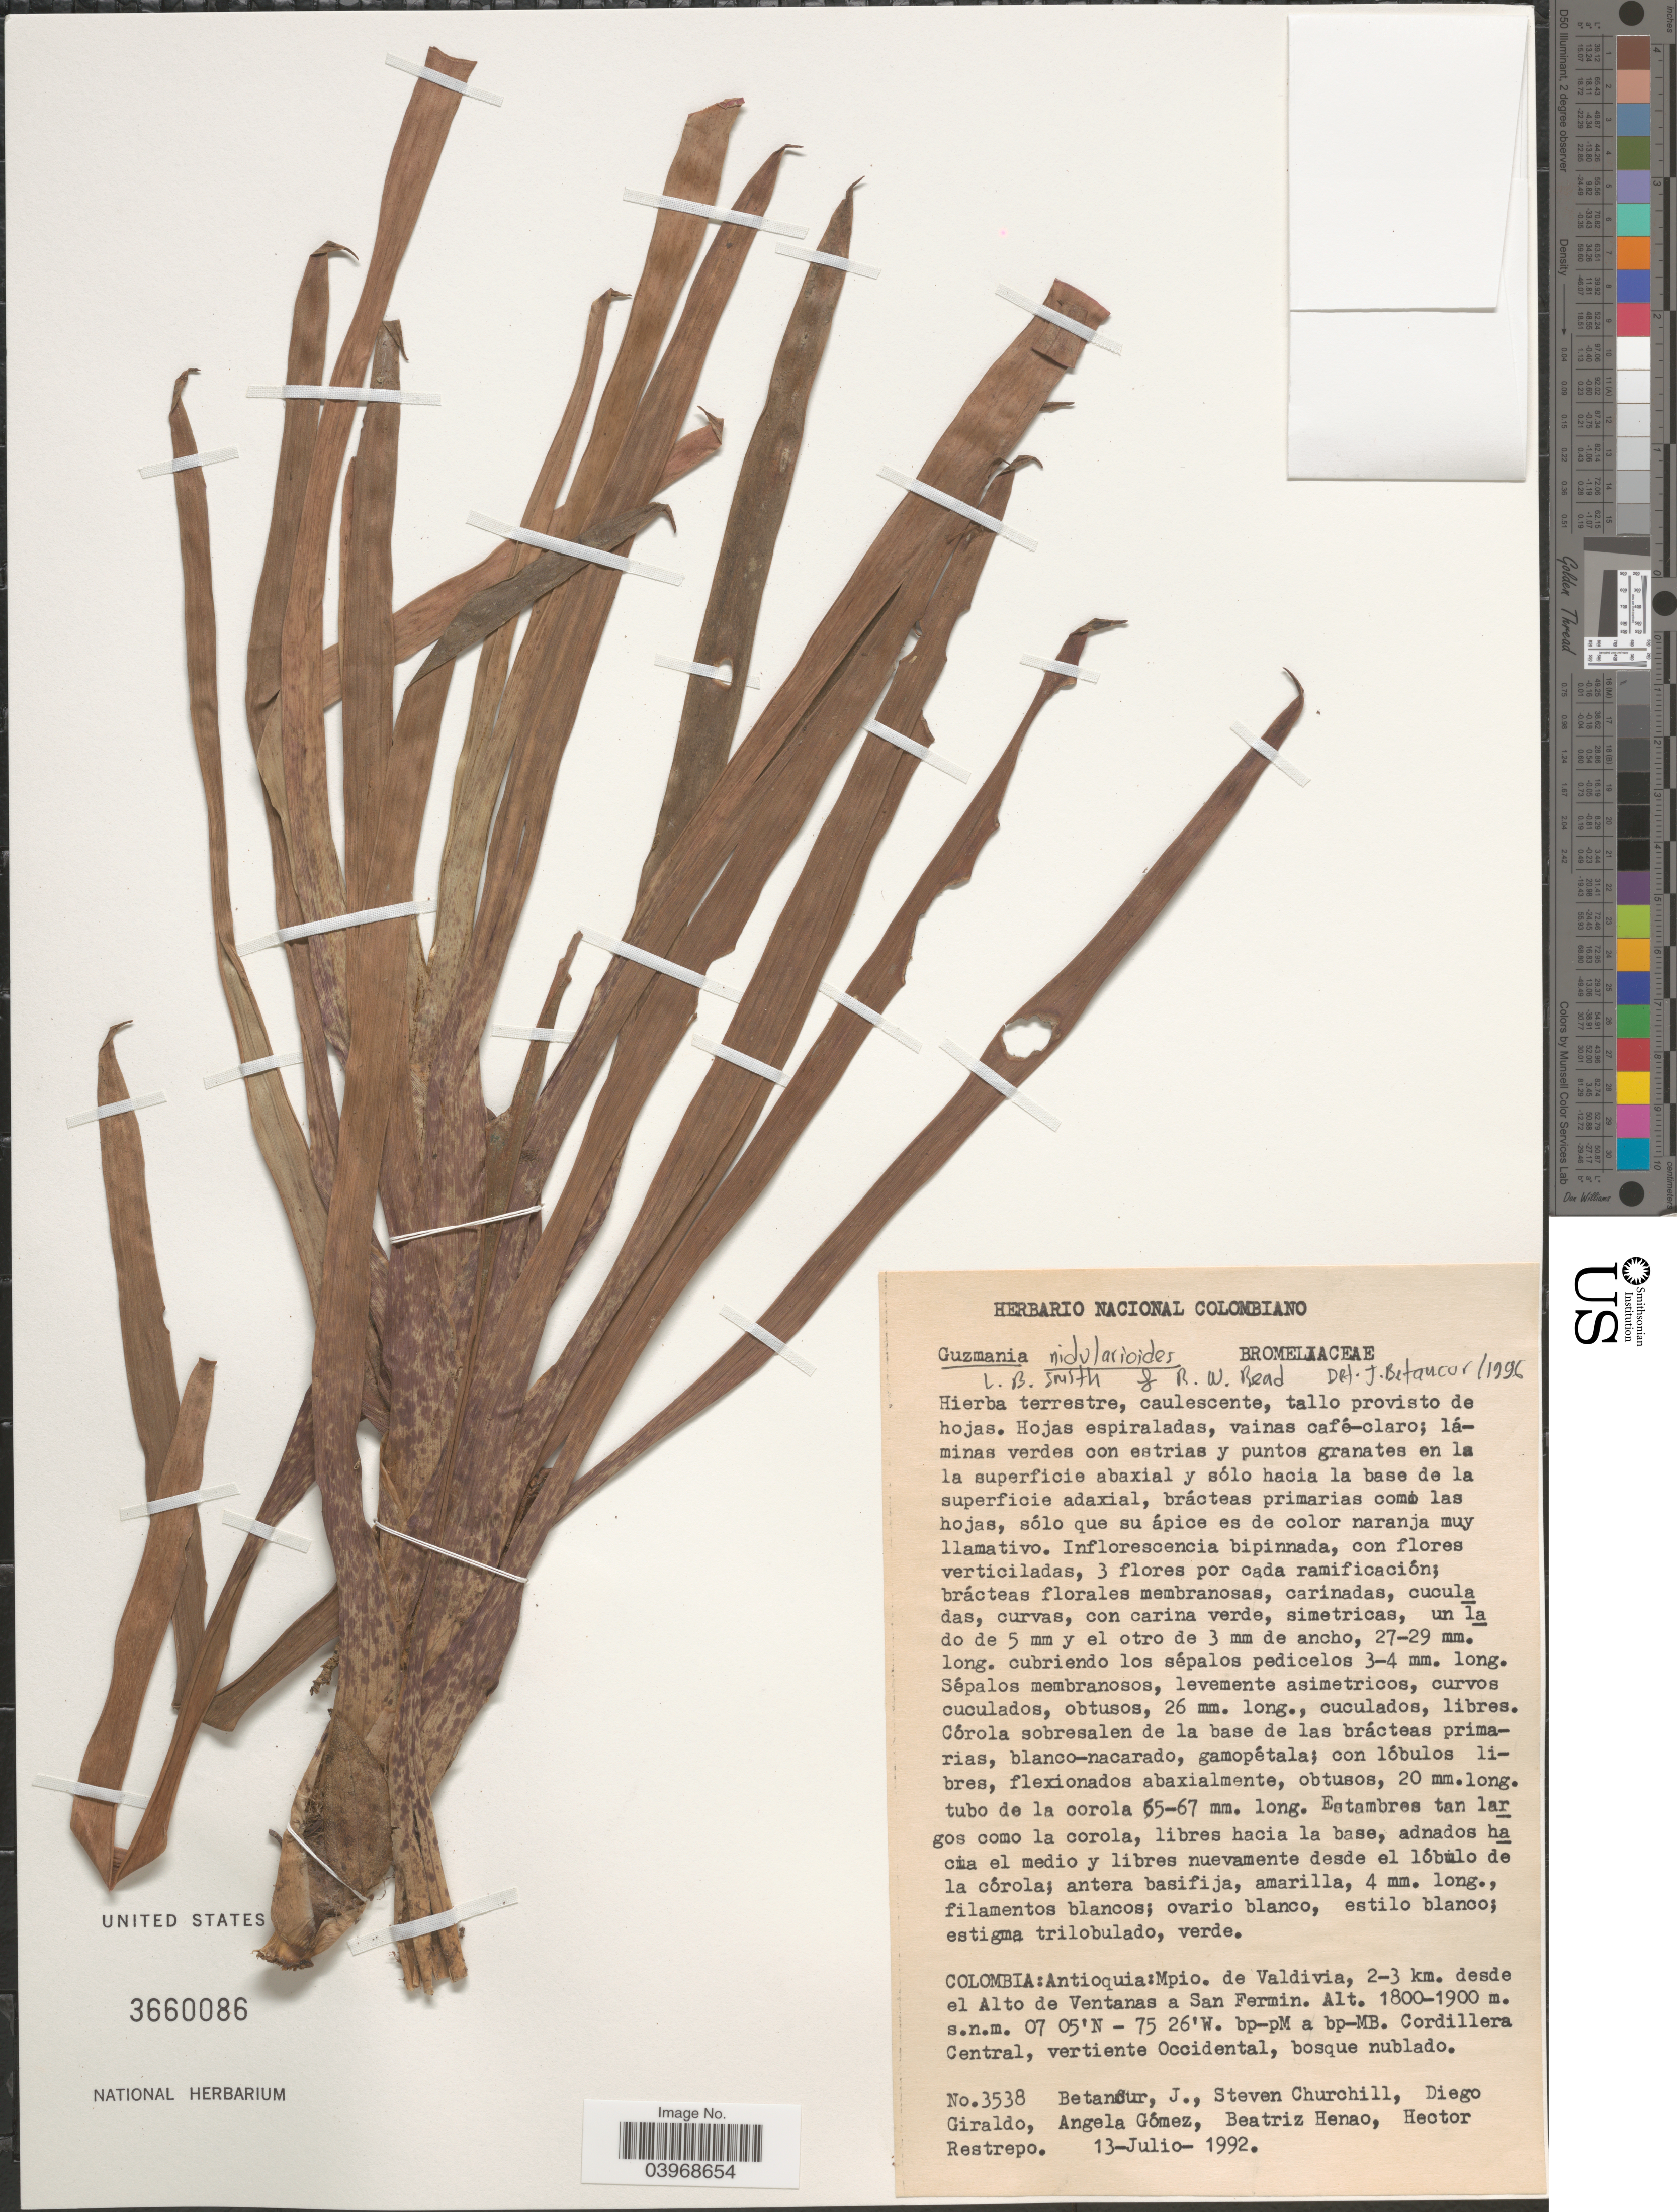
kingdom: Plantae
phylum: Tracheophyta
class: Liliopsida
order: Poales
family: Bromeliaceae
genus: Guzmania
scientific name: Guzmania nidularioides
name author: L.B. Sm. & Read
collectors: J. Betancur, S. Churchill, D. A. Giraldo-Cañas, A. Gómez & et al.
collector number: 3538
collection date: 1992-07-13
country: Colombia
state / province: Antioquia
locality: Mpio. de Valdivia, 2-3 km. desde el Alto de Ventanas a San Fermin. Cordillera Central, vertiente Occidental, bosque nublado.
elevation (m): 1800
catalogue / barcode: US 3660086